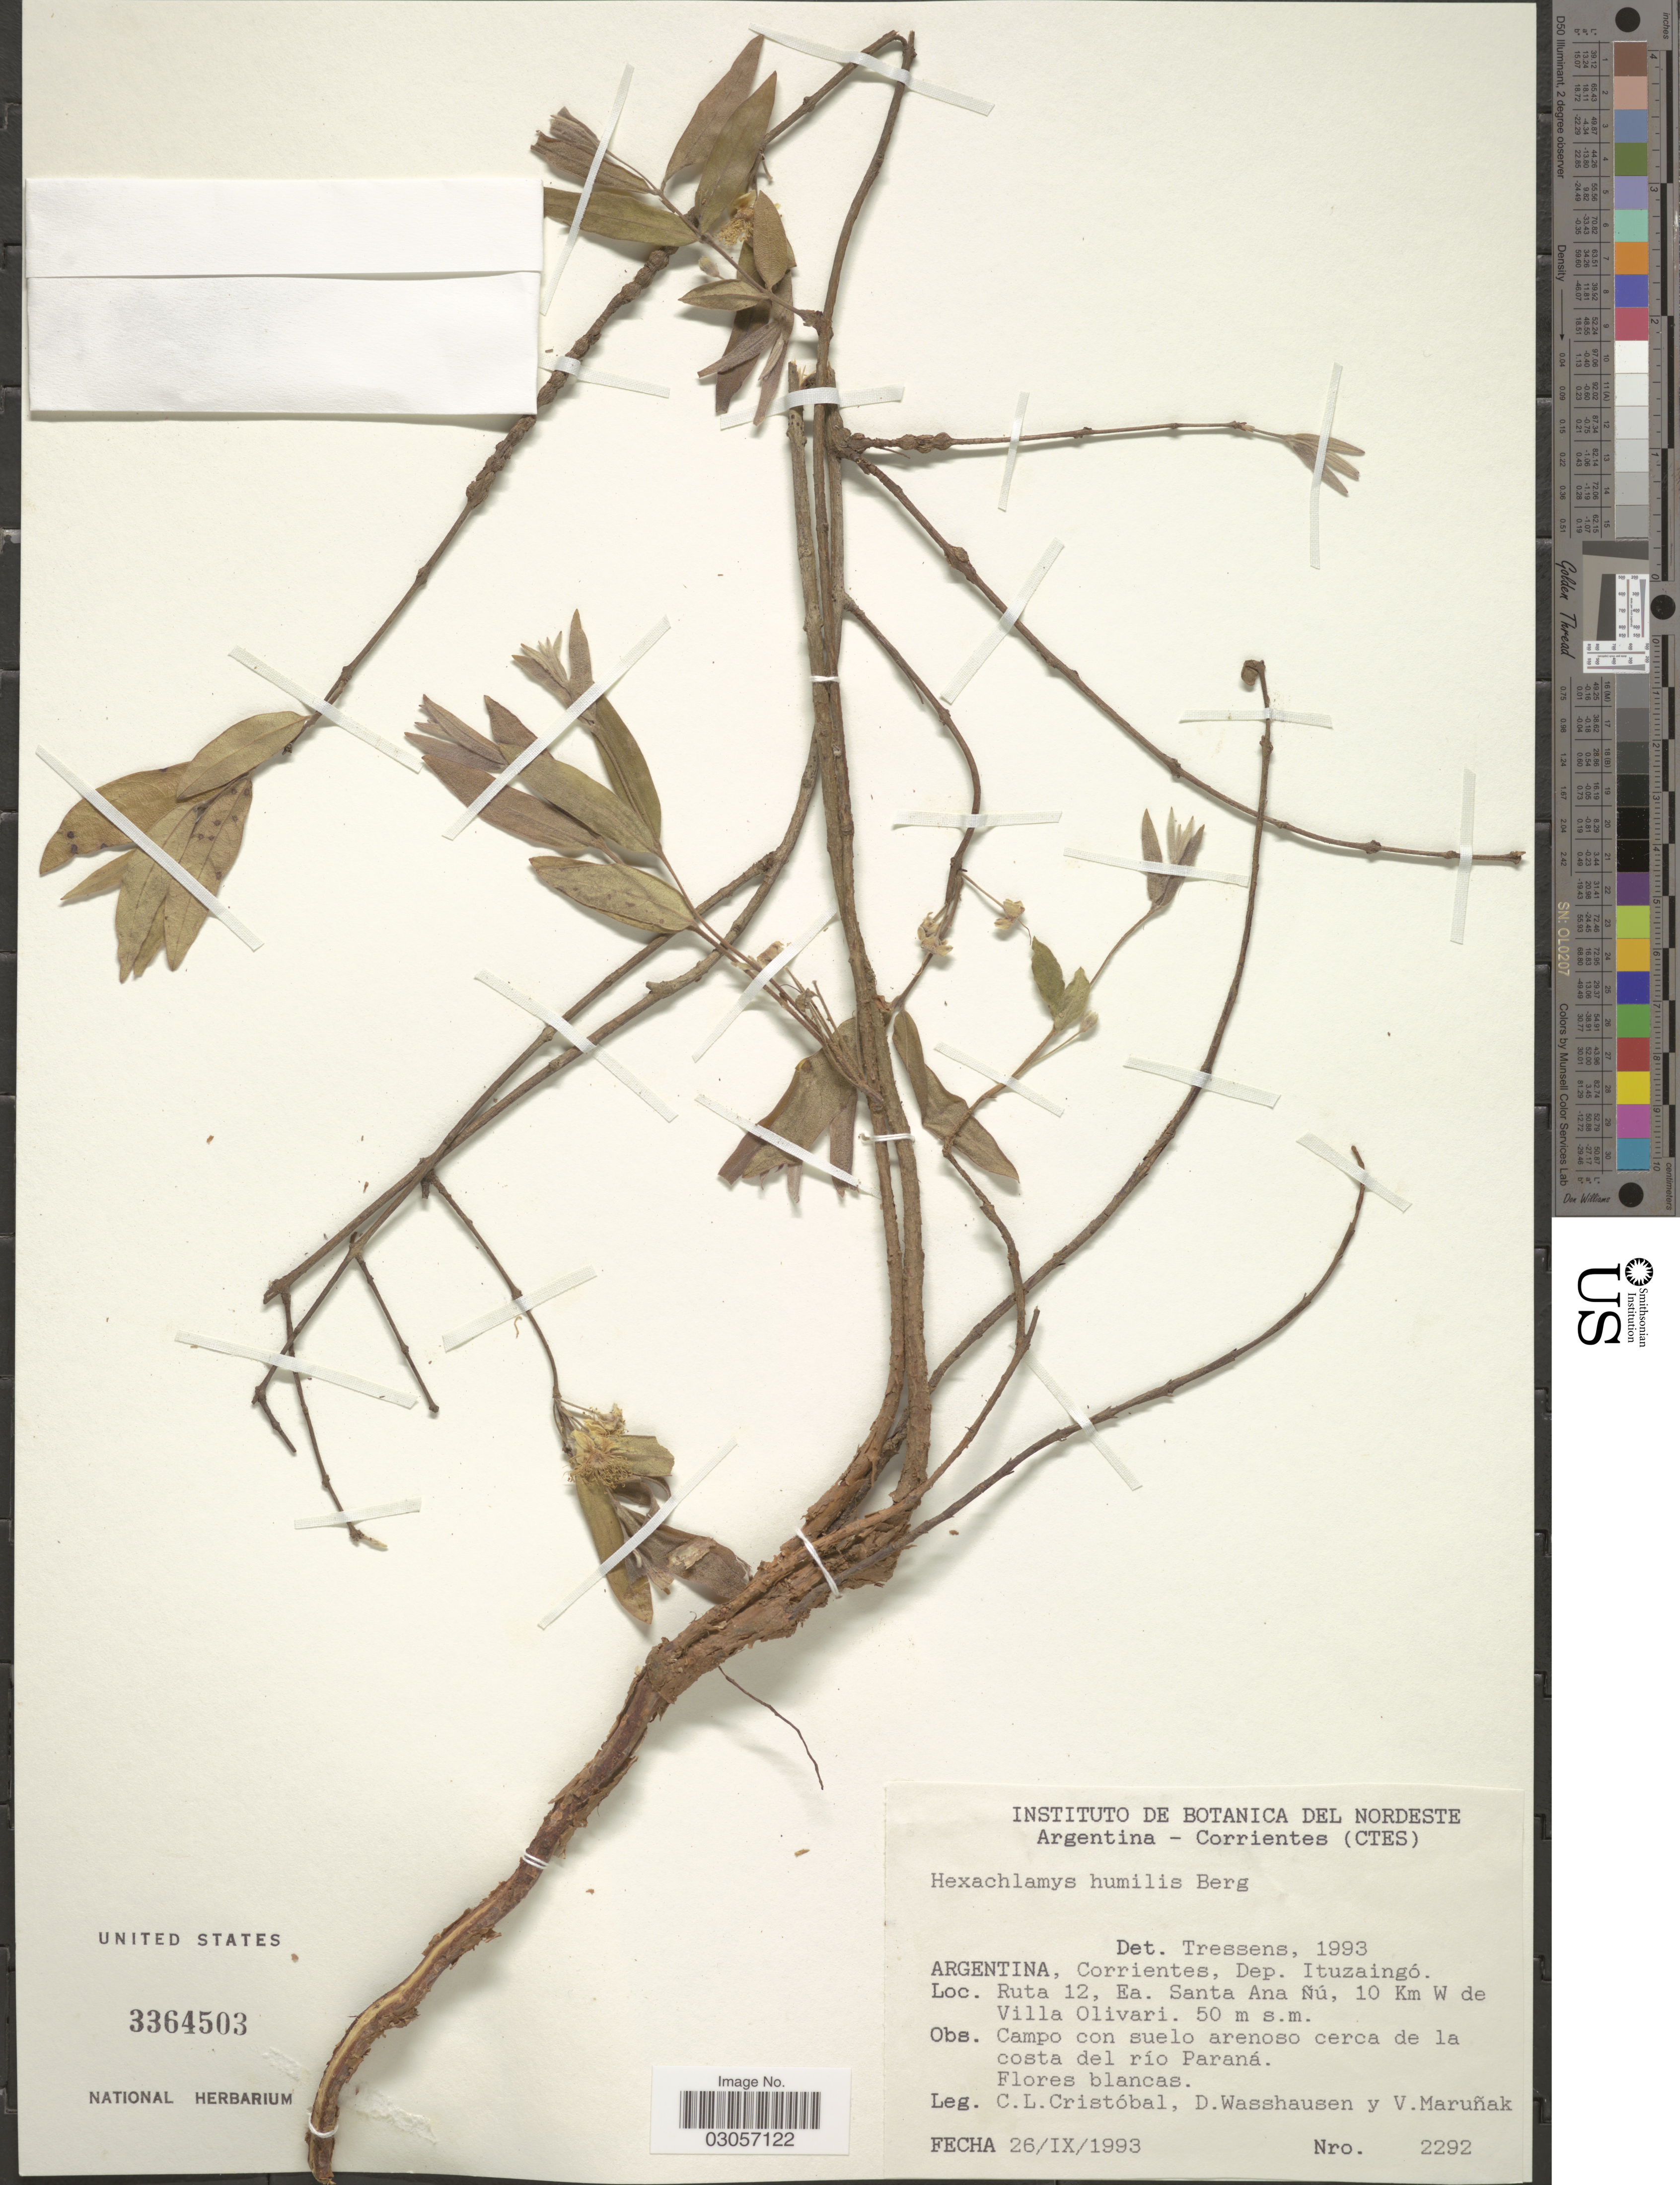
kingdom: Plantae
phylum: Tracheophyta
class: Magnoliopsida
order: Myrtales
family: Myrtaceae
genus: Hexachlamys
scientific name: Hexachlamys humilis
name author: O. Berg in Mart.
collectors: C. L. Cristóbal, D. C. Wasshausen & V. Maruñak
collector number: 2292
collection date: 1993-09-26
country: Argentina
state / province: Corrientes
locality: Dep. Ituzaingó. Ruta 12, Ea. Santa Ana Ñu, 10 Km W de Villa Olivari. Campo con suelo arenoso cerca de la costa del río Paraná.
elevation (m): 50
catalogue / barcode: US 3364503